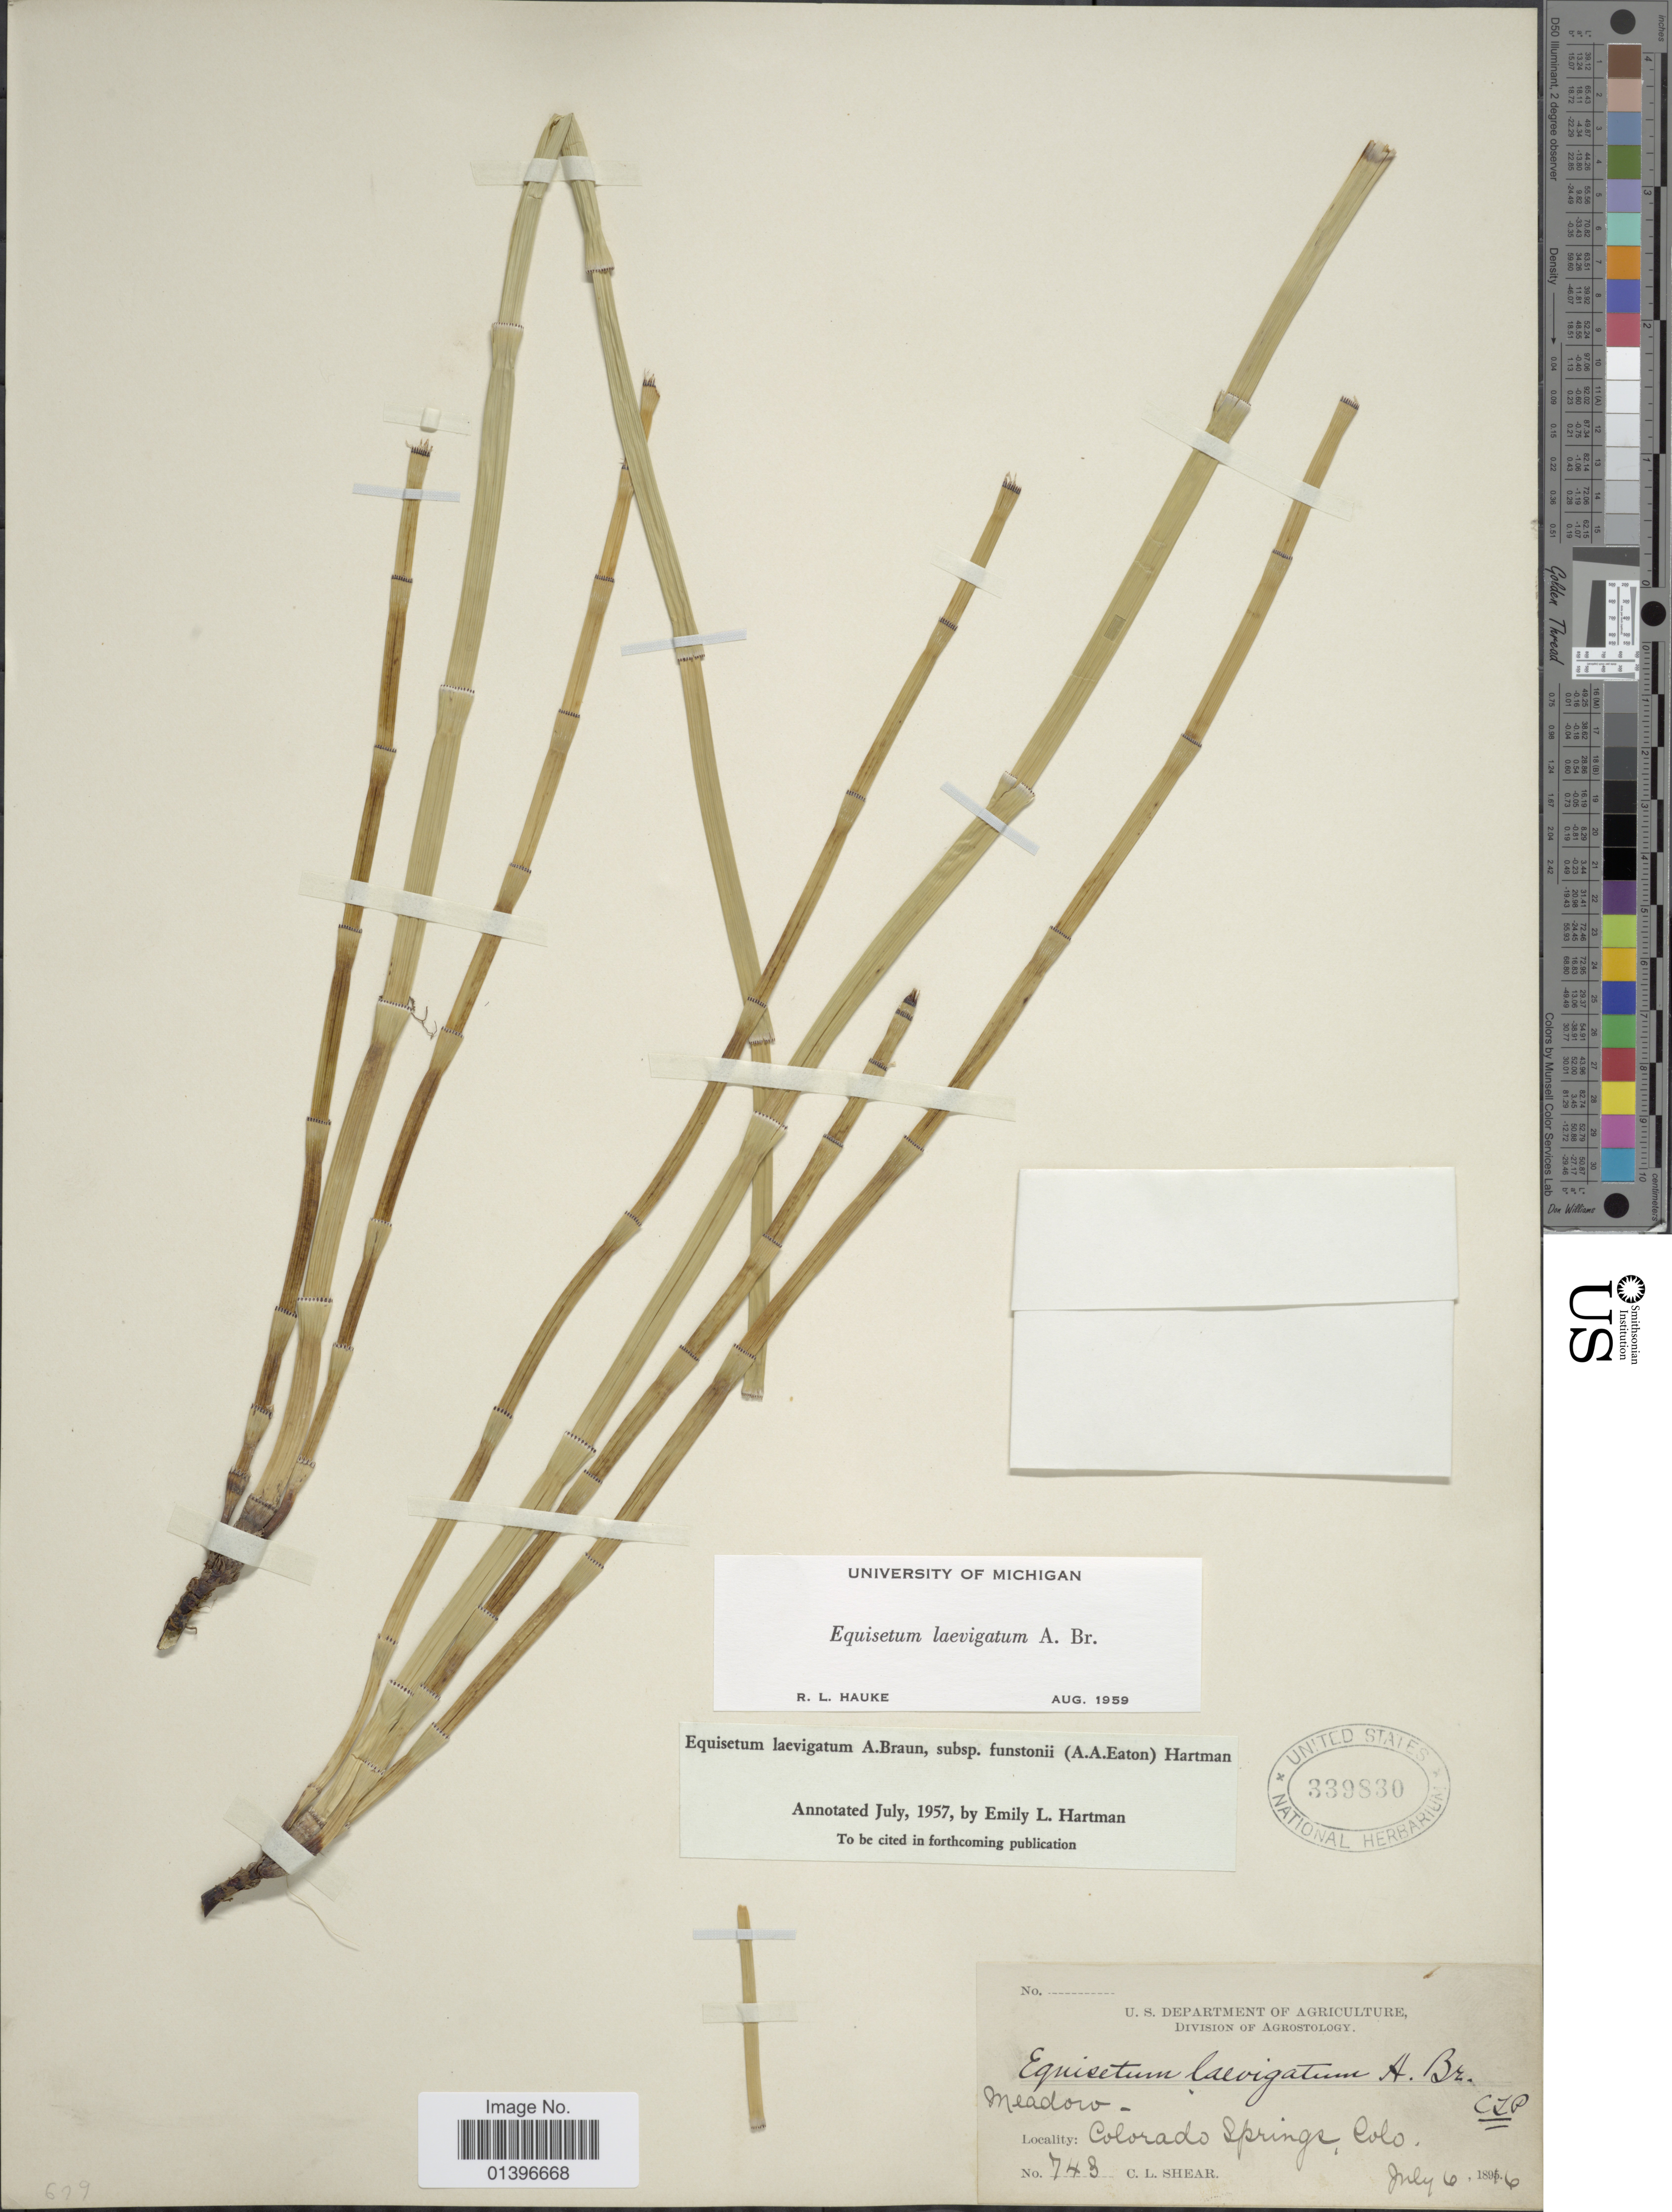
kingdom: Plantae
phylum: Tracheophyta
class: Polypodiopsida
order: Equisetales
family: Equisetaceae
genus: Equisetum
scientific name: Equisetum laevigatum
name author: A. Braun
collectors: C. L. Shear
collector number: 743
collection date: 1896-07-06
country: United States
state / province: Colorado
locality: Colorado Springs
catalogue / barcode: US 339830